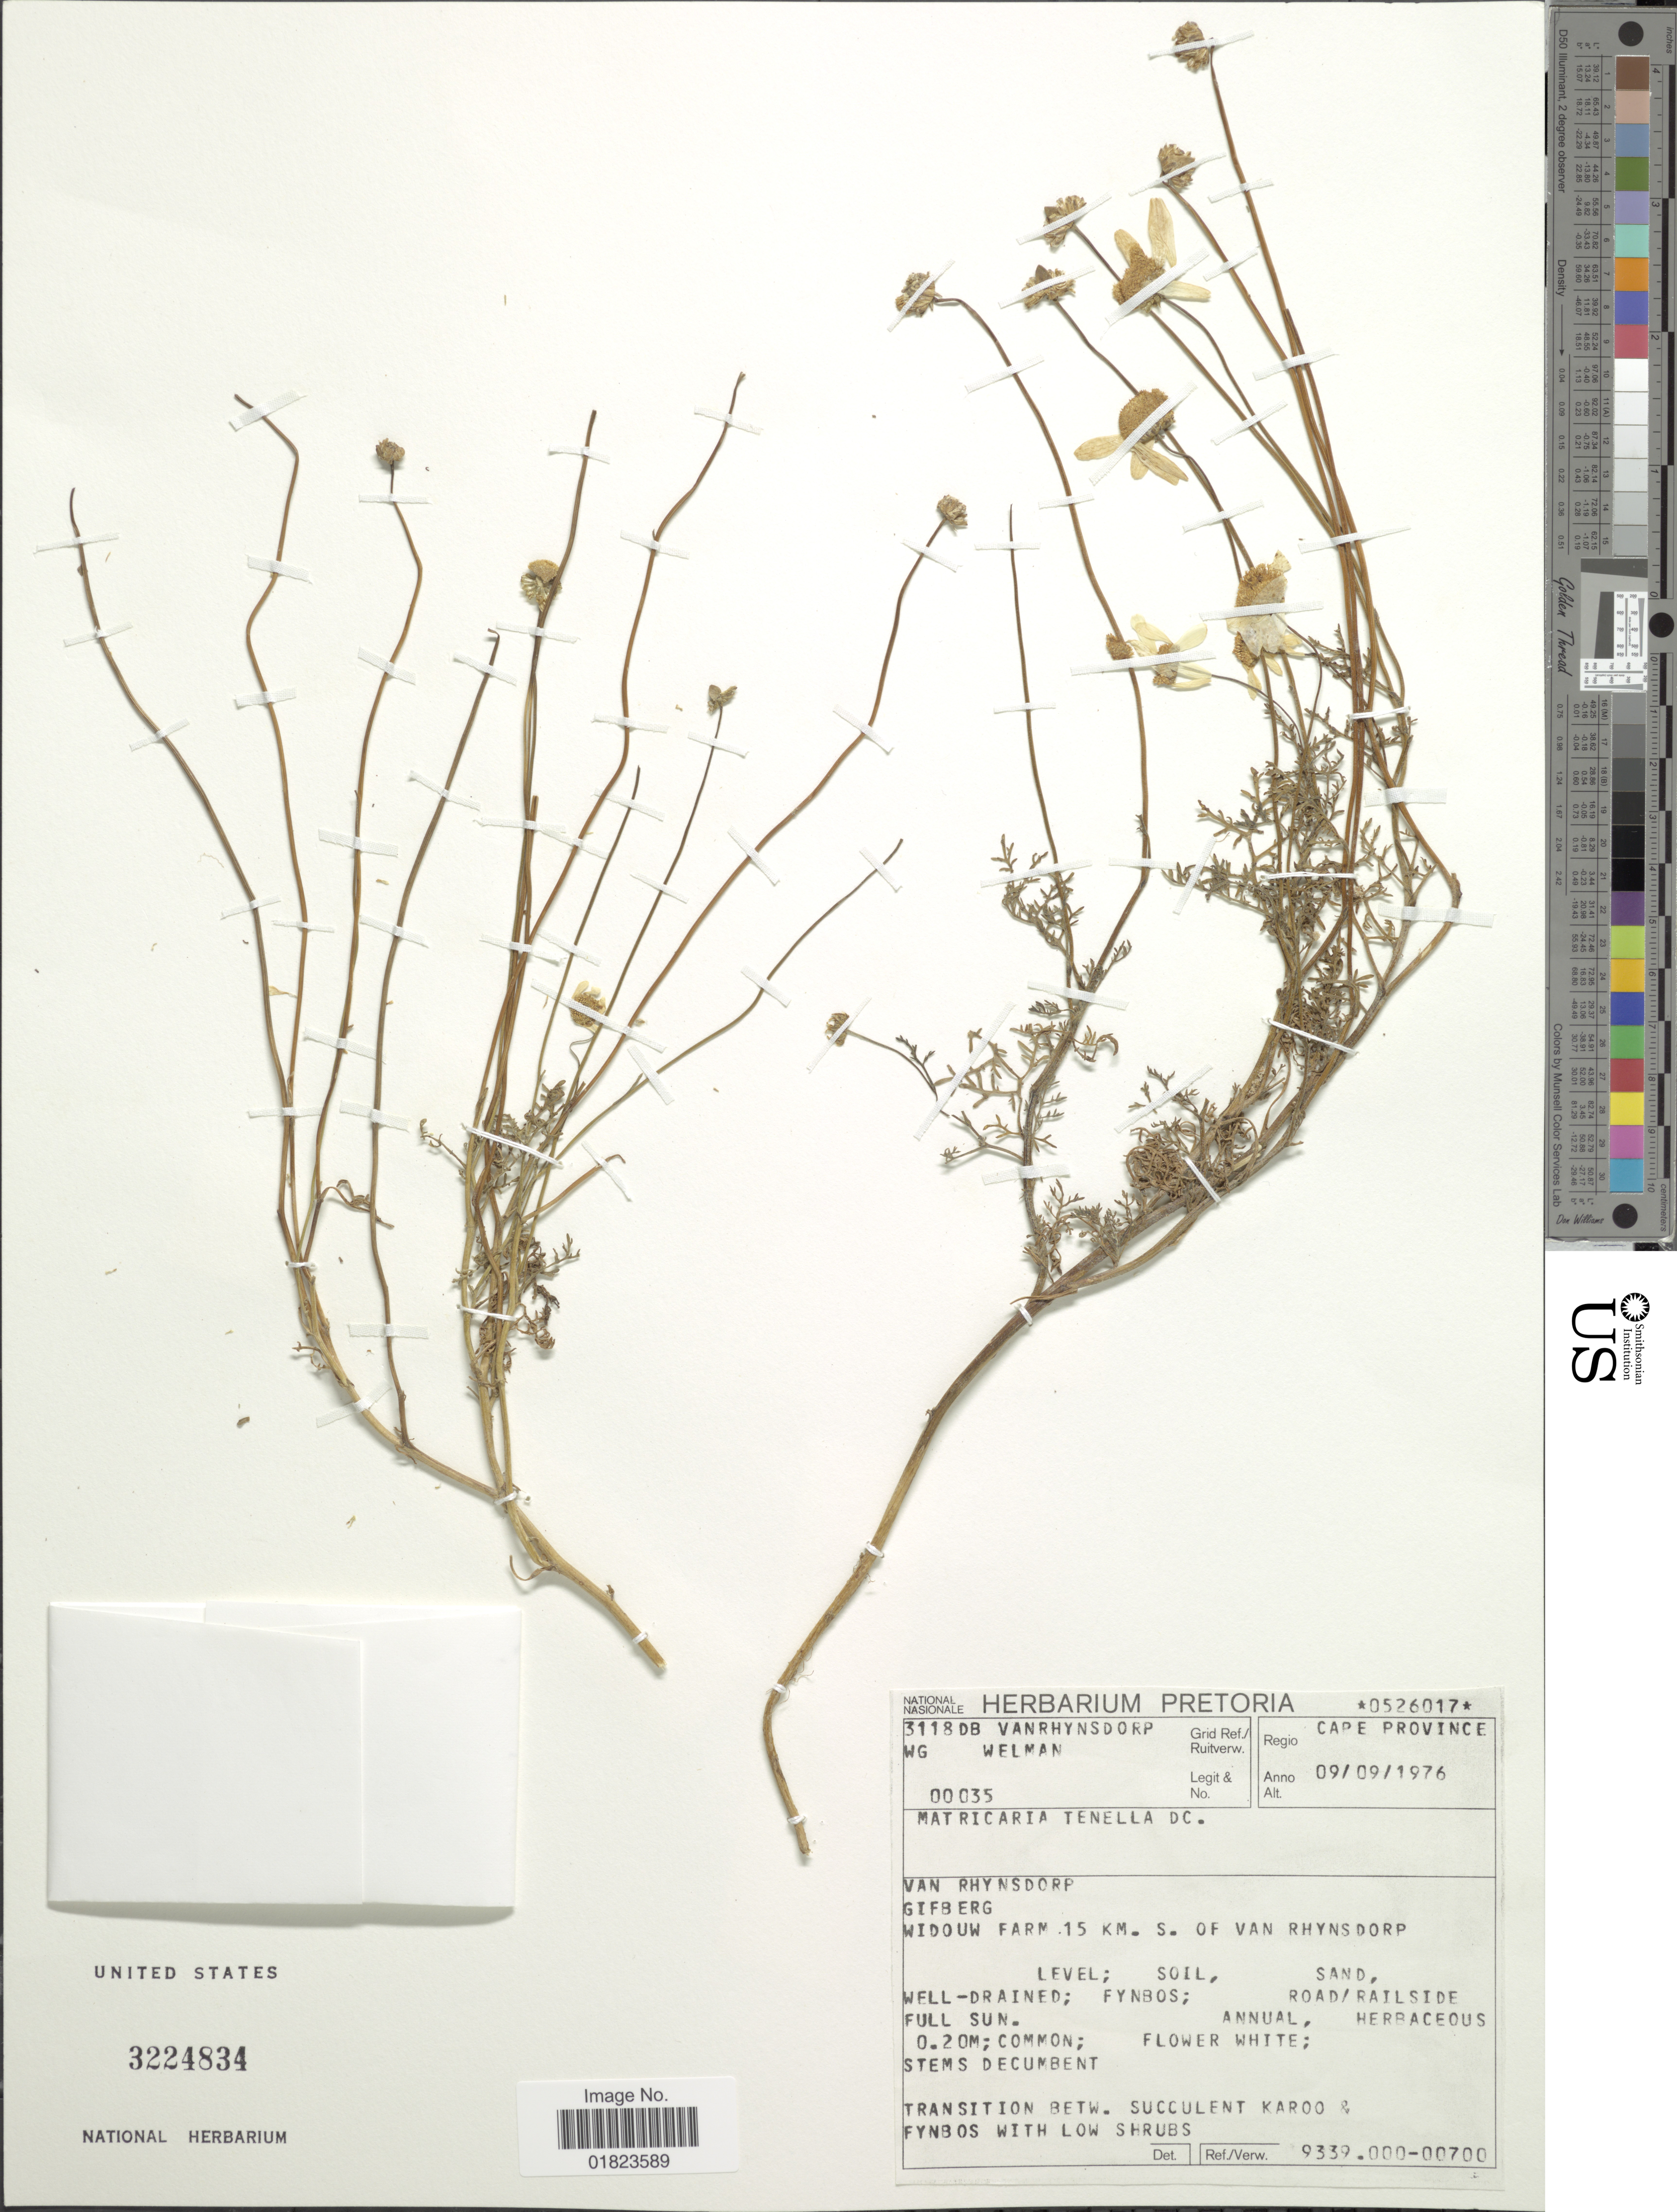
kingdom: Plantae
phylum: Tracheophyta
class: Magnoliopsida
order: Asterales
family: Asteraceae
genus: Foveolina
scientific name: Foveolina tenella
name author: (DC.) Källersjö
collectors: W. G. Welman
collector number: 3118DB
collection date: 1976-09-09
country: South Africa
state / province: Western Cape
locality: Van Rhynsdorp. Gifberg. Widouw Farm 15 km. S. of Van Rhynsdorp.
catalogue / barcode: US 3224834